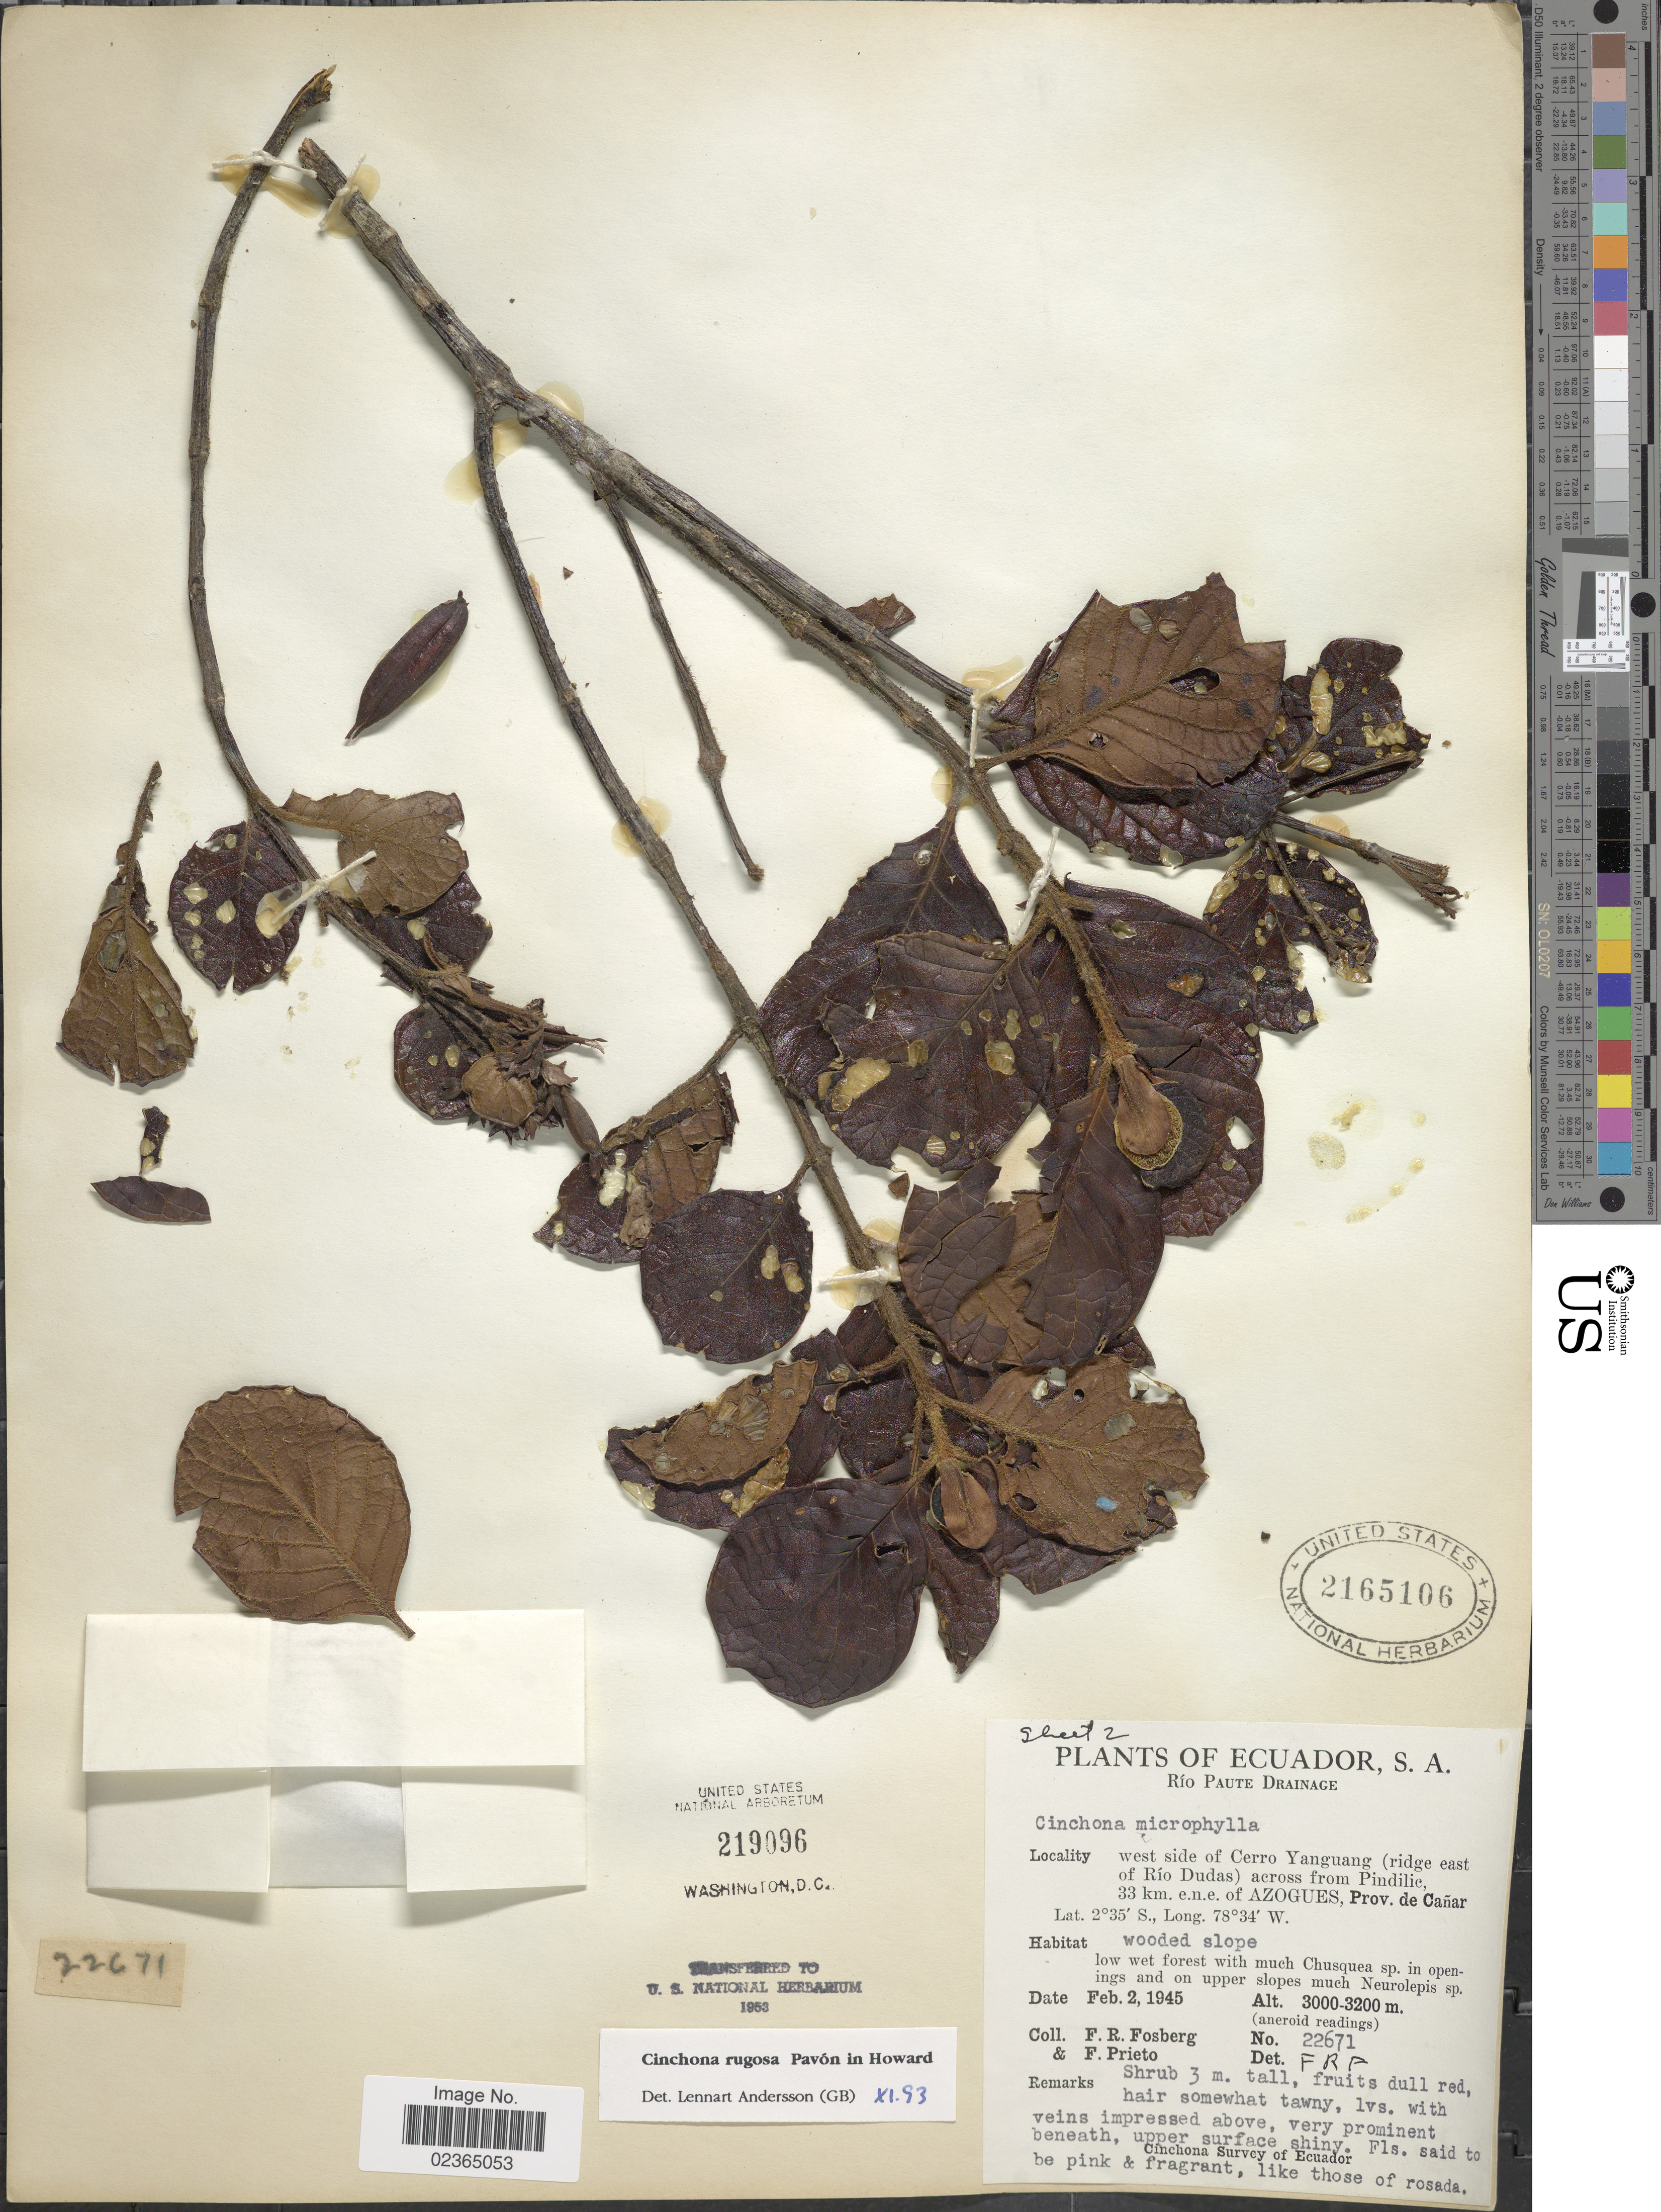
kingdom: Plantae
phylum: Tracheophyta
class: Magnoliopsida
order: Gentianales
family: Rubiaceae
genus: Cinchona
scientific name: Cinchona rugosa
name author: Pav.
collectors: F. R. Fosberg & F. Prieto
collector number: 22671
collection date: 1945-02-02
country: Ecuador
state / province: Cañar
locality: Río Paute Drainage, west side of Cerro Yanguang (ridge east of Río Dudas) across from Pindilic, 33 km. e.n.e. of Azogues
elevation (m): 3000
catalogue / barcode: US 2165106